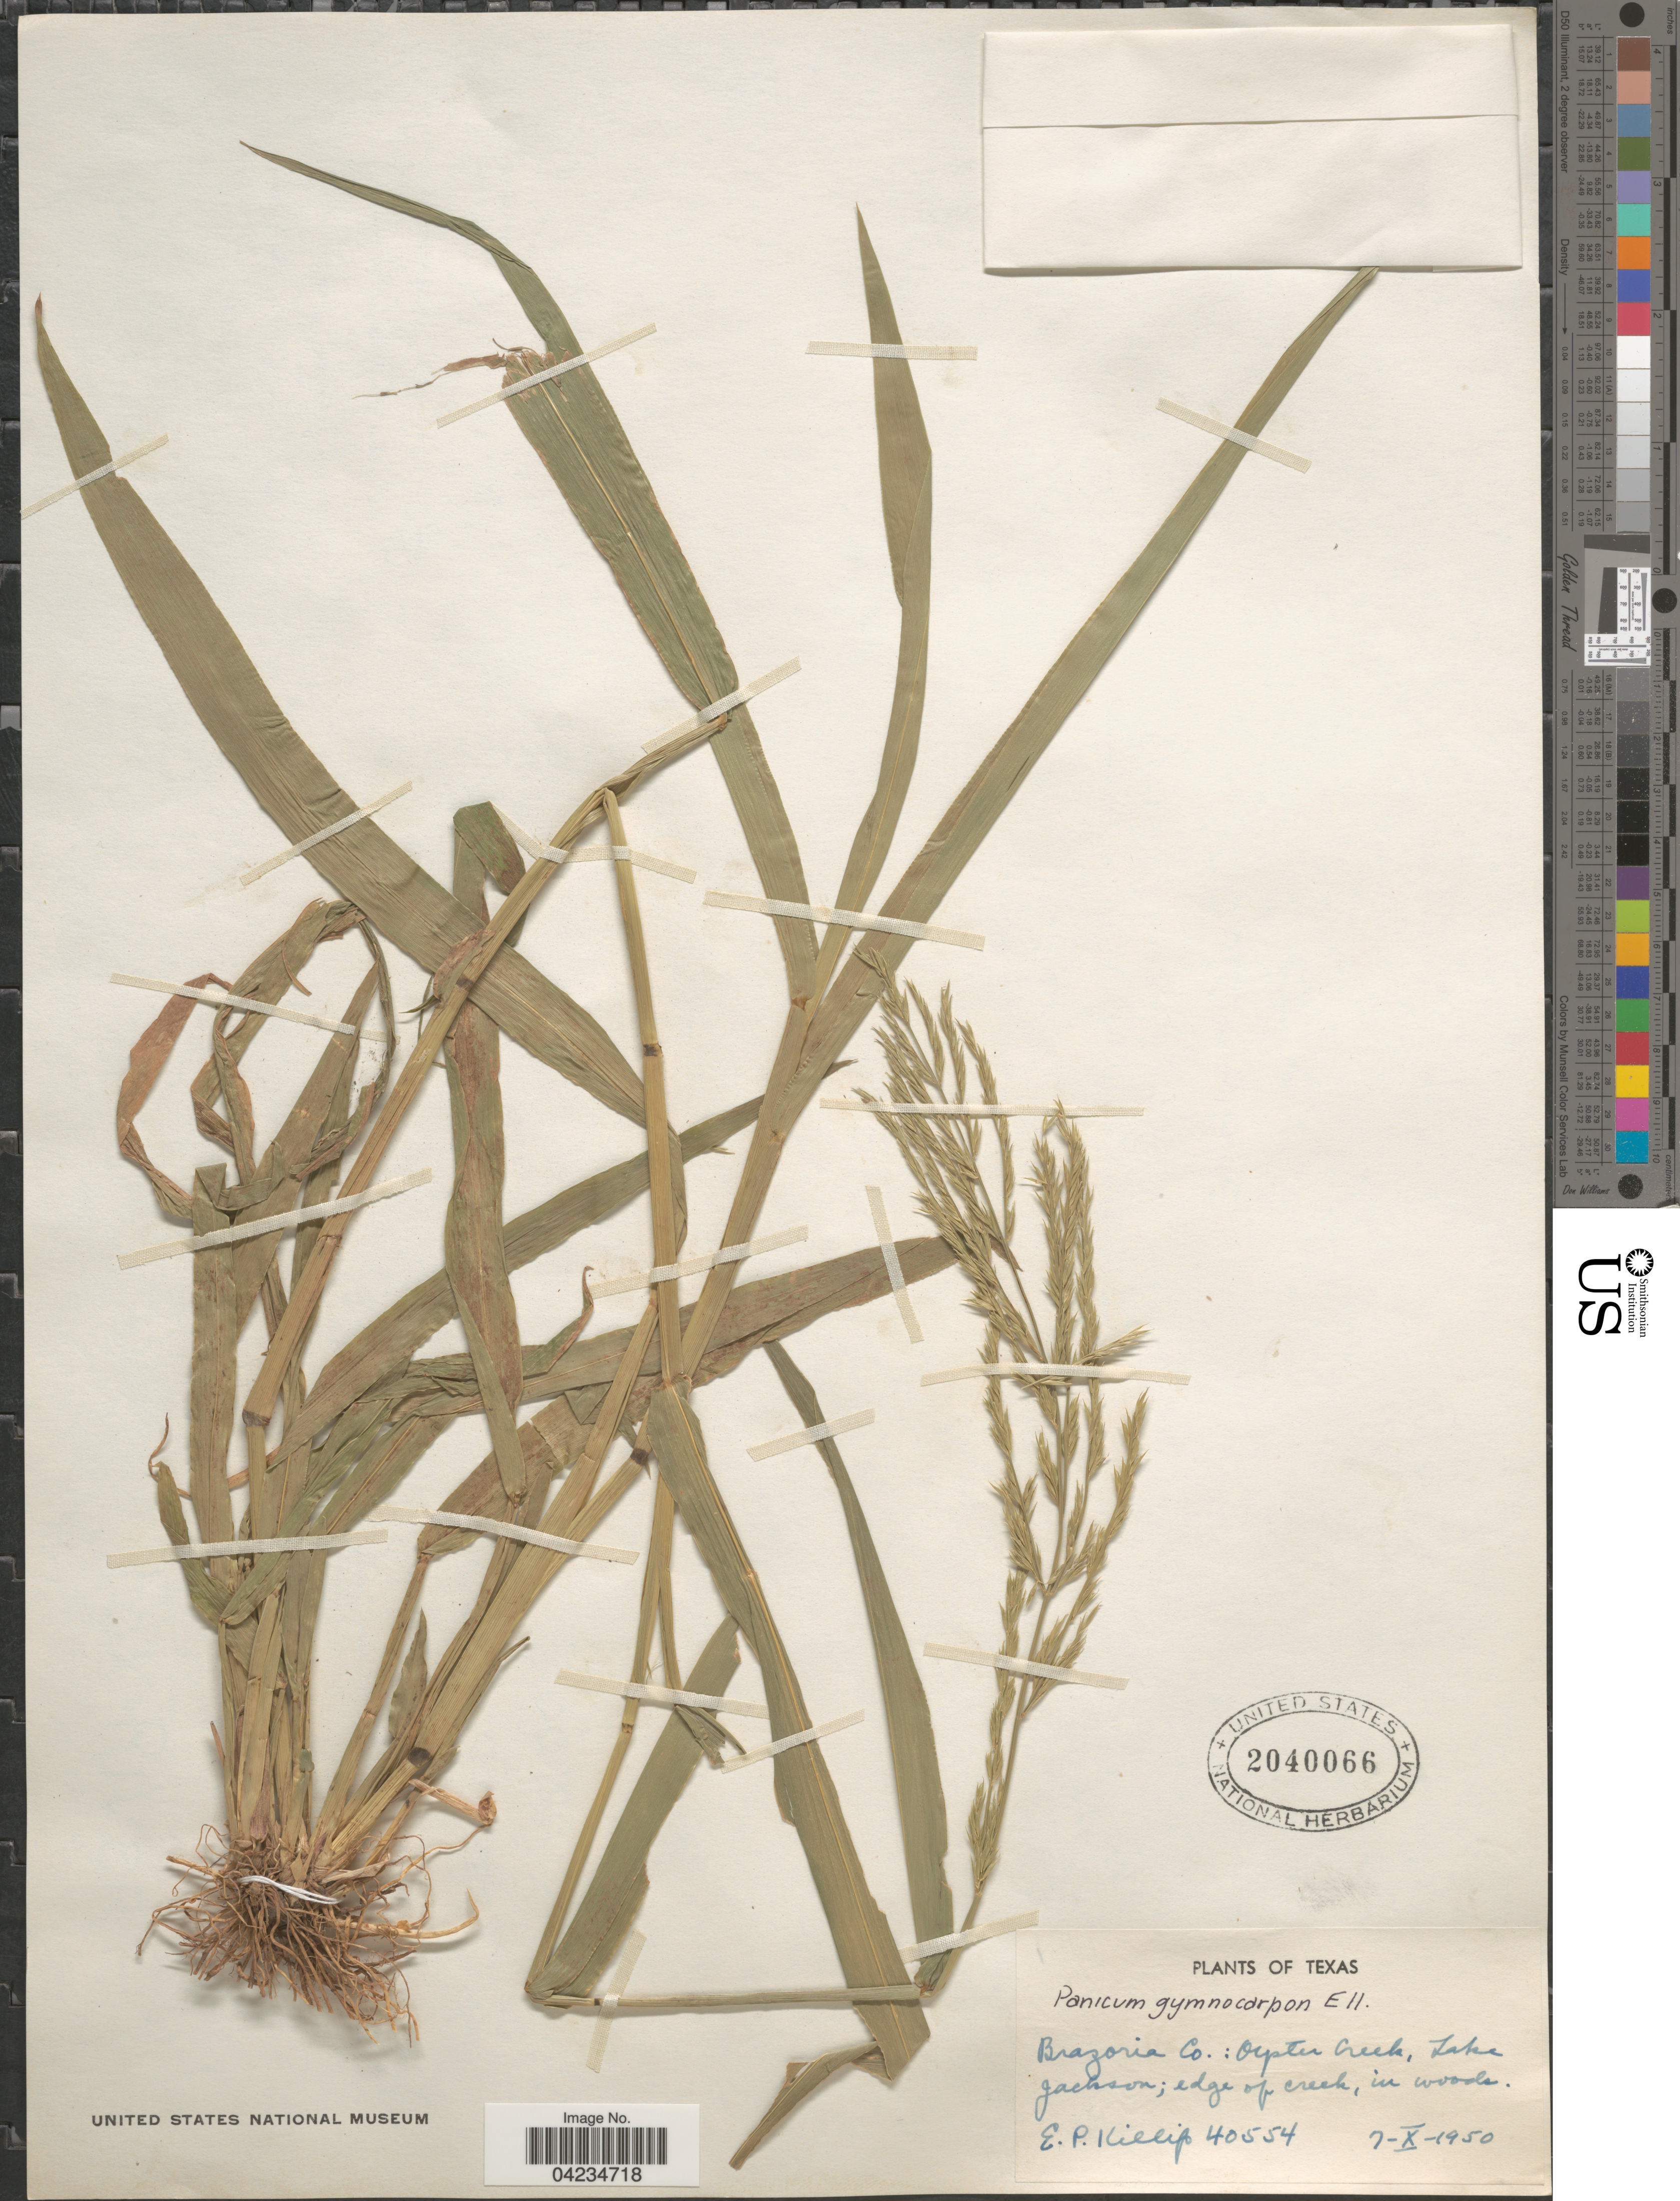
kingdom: Plantae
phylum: Tracheophyta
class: Liliopsida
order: Poales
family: Poaceae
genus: Phanopyrum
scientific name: Phanopyrum gymnocarpon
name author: (Elliott) Nash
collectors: E. P. Killip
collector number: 40554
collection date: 1950-10-07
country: United States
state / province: Texas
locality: Brazoria Co.: Oyster Creek, Lake Jackson.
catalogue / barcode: US 2040066